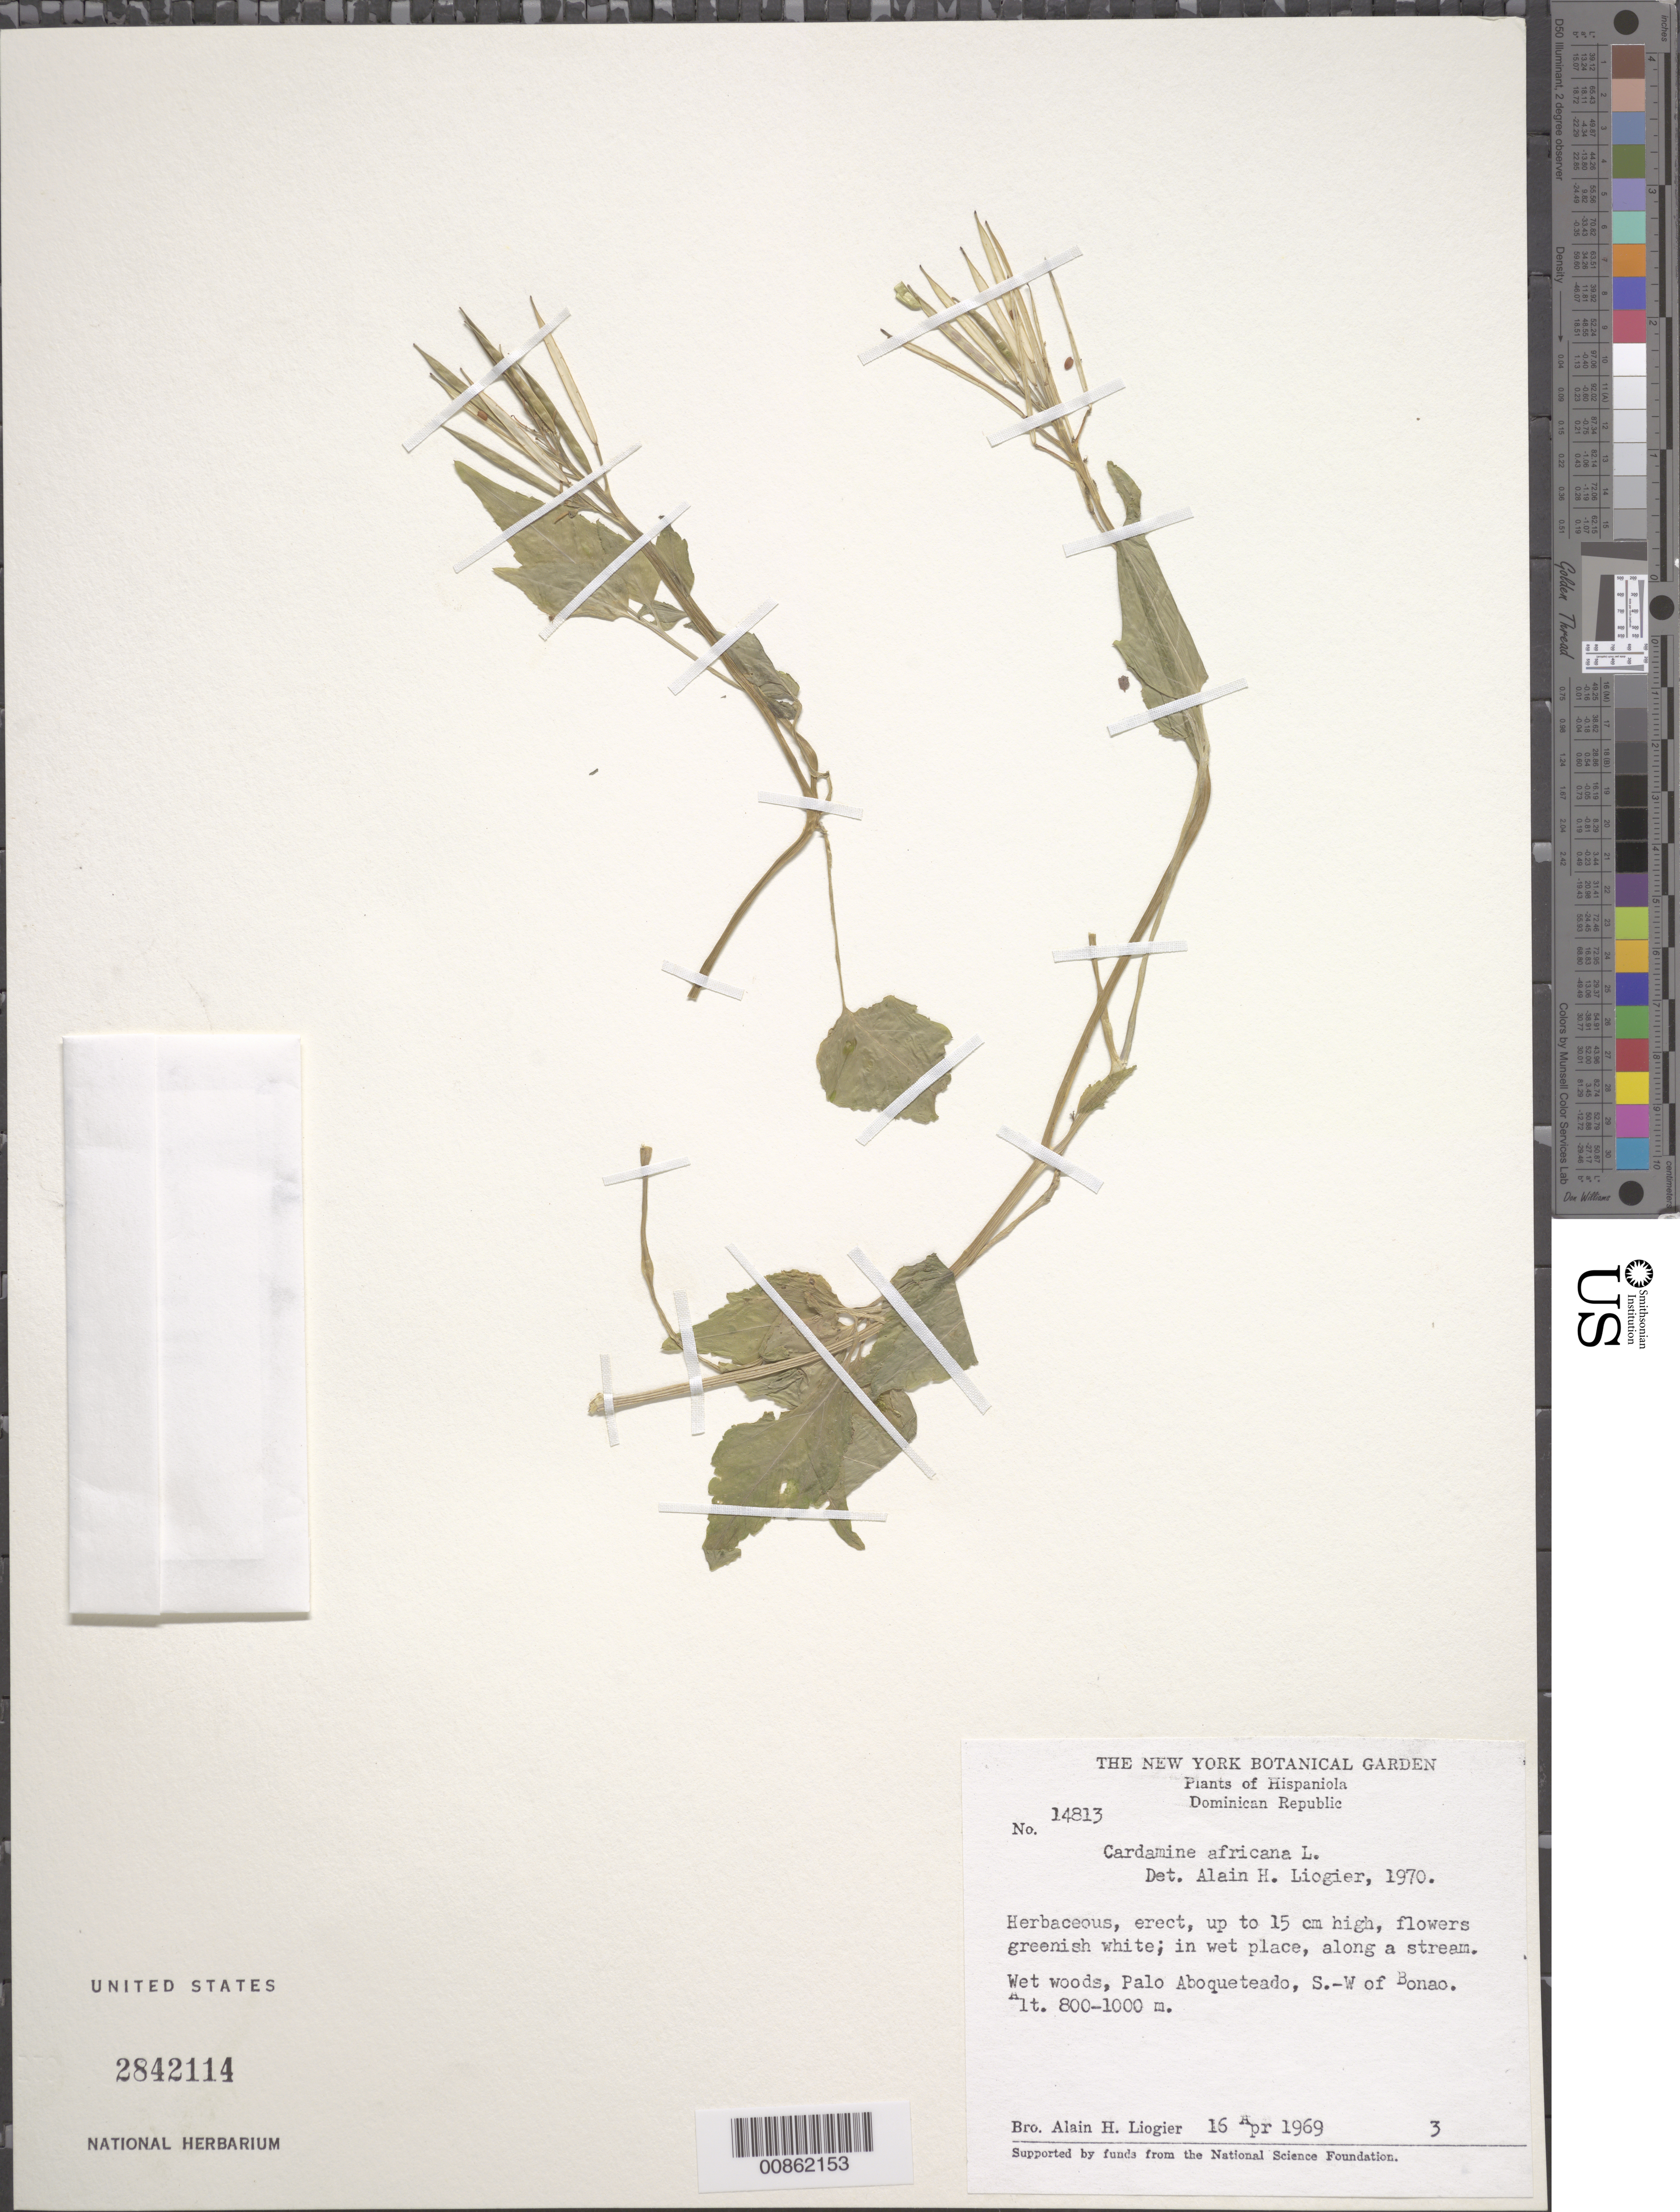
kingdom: Plantae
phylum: Tracheophyta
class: Magnoliopsida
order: Brassicales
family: Brassicaceae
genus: Cardamine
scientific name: Cardamine africana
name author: L.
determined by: Liogier, Alain H.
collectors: A. H. Liogier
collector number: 14813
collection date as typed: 16 Apr 1969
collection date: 1969-04-16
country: Dominican Republic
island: Hispaniola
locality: Palo Aboqueteado, SW of Bonao.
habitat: In wet place, along a stream. Wet woods.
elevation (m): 800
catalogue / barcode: US 2842114